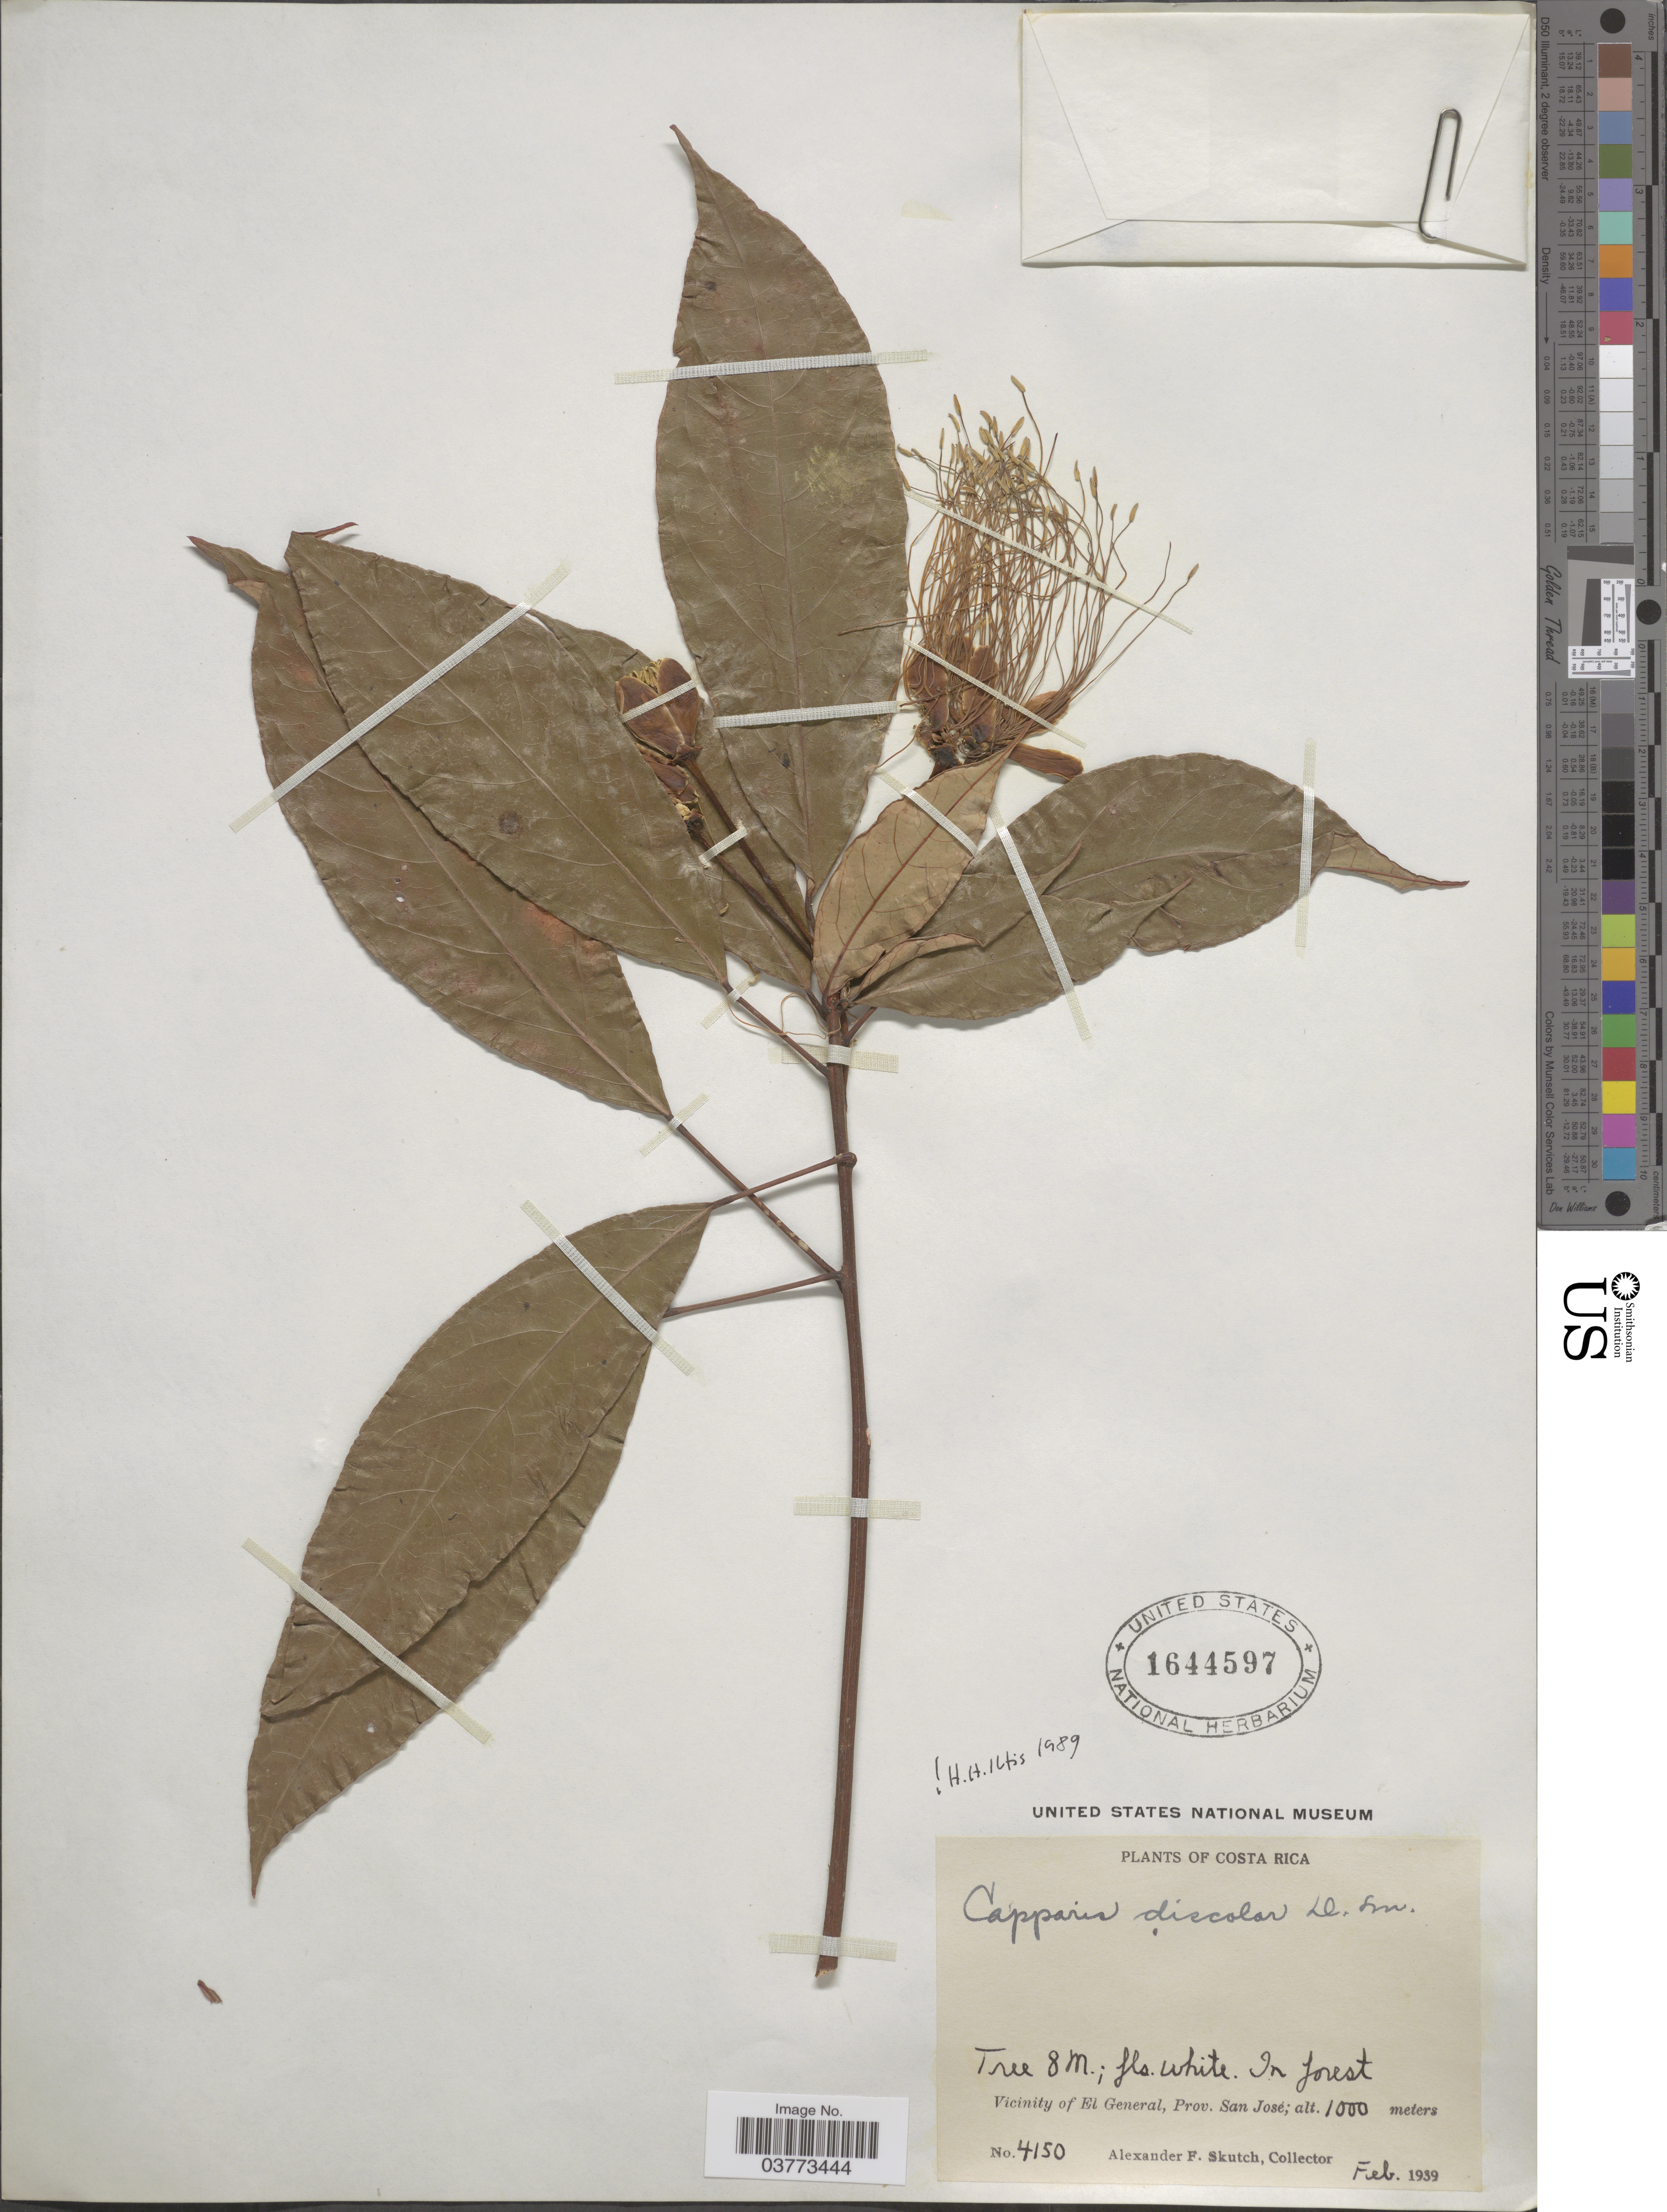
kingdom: Plantae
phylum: Tracheophyta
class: Magnoliopsida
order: Brassicales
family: Capparaceae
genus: Capparidastrum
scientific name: Capparidastrum discolor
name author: (Donn. Sm.) Iltis, H.H. & Cornejo, X.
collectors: A. F. Skutch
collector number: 4150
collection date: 1939-02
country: Costa Rica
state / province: San José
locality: In forest. Vicinity of El General.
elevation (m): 1000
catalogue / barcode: US 1644597